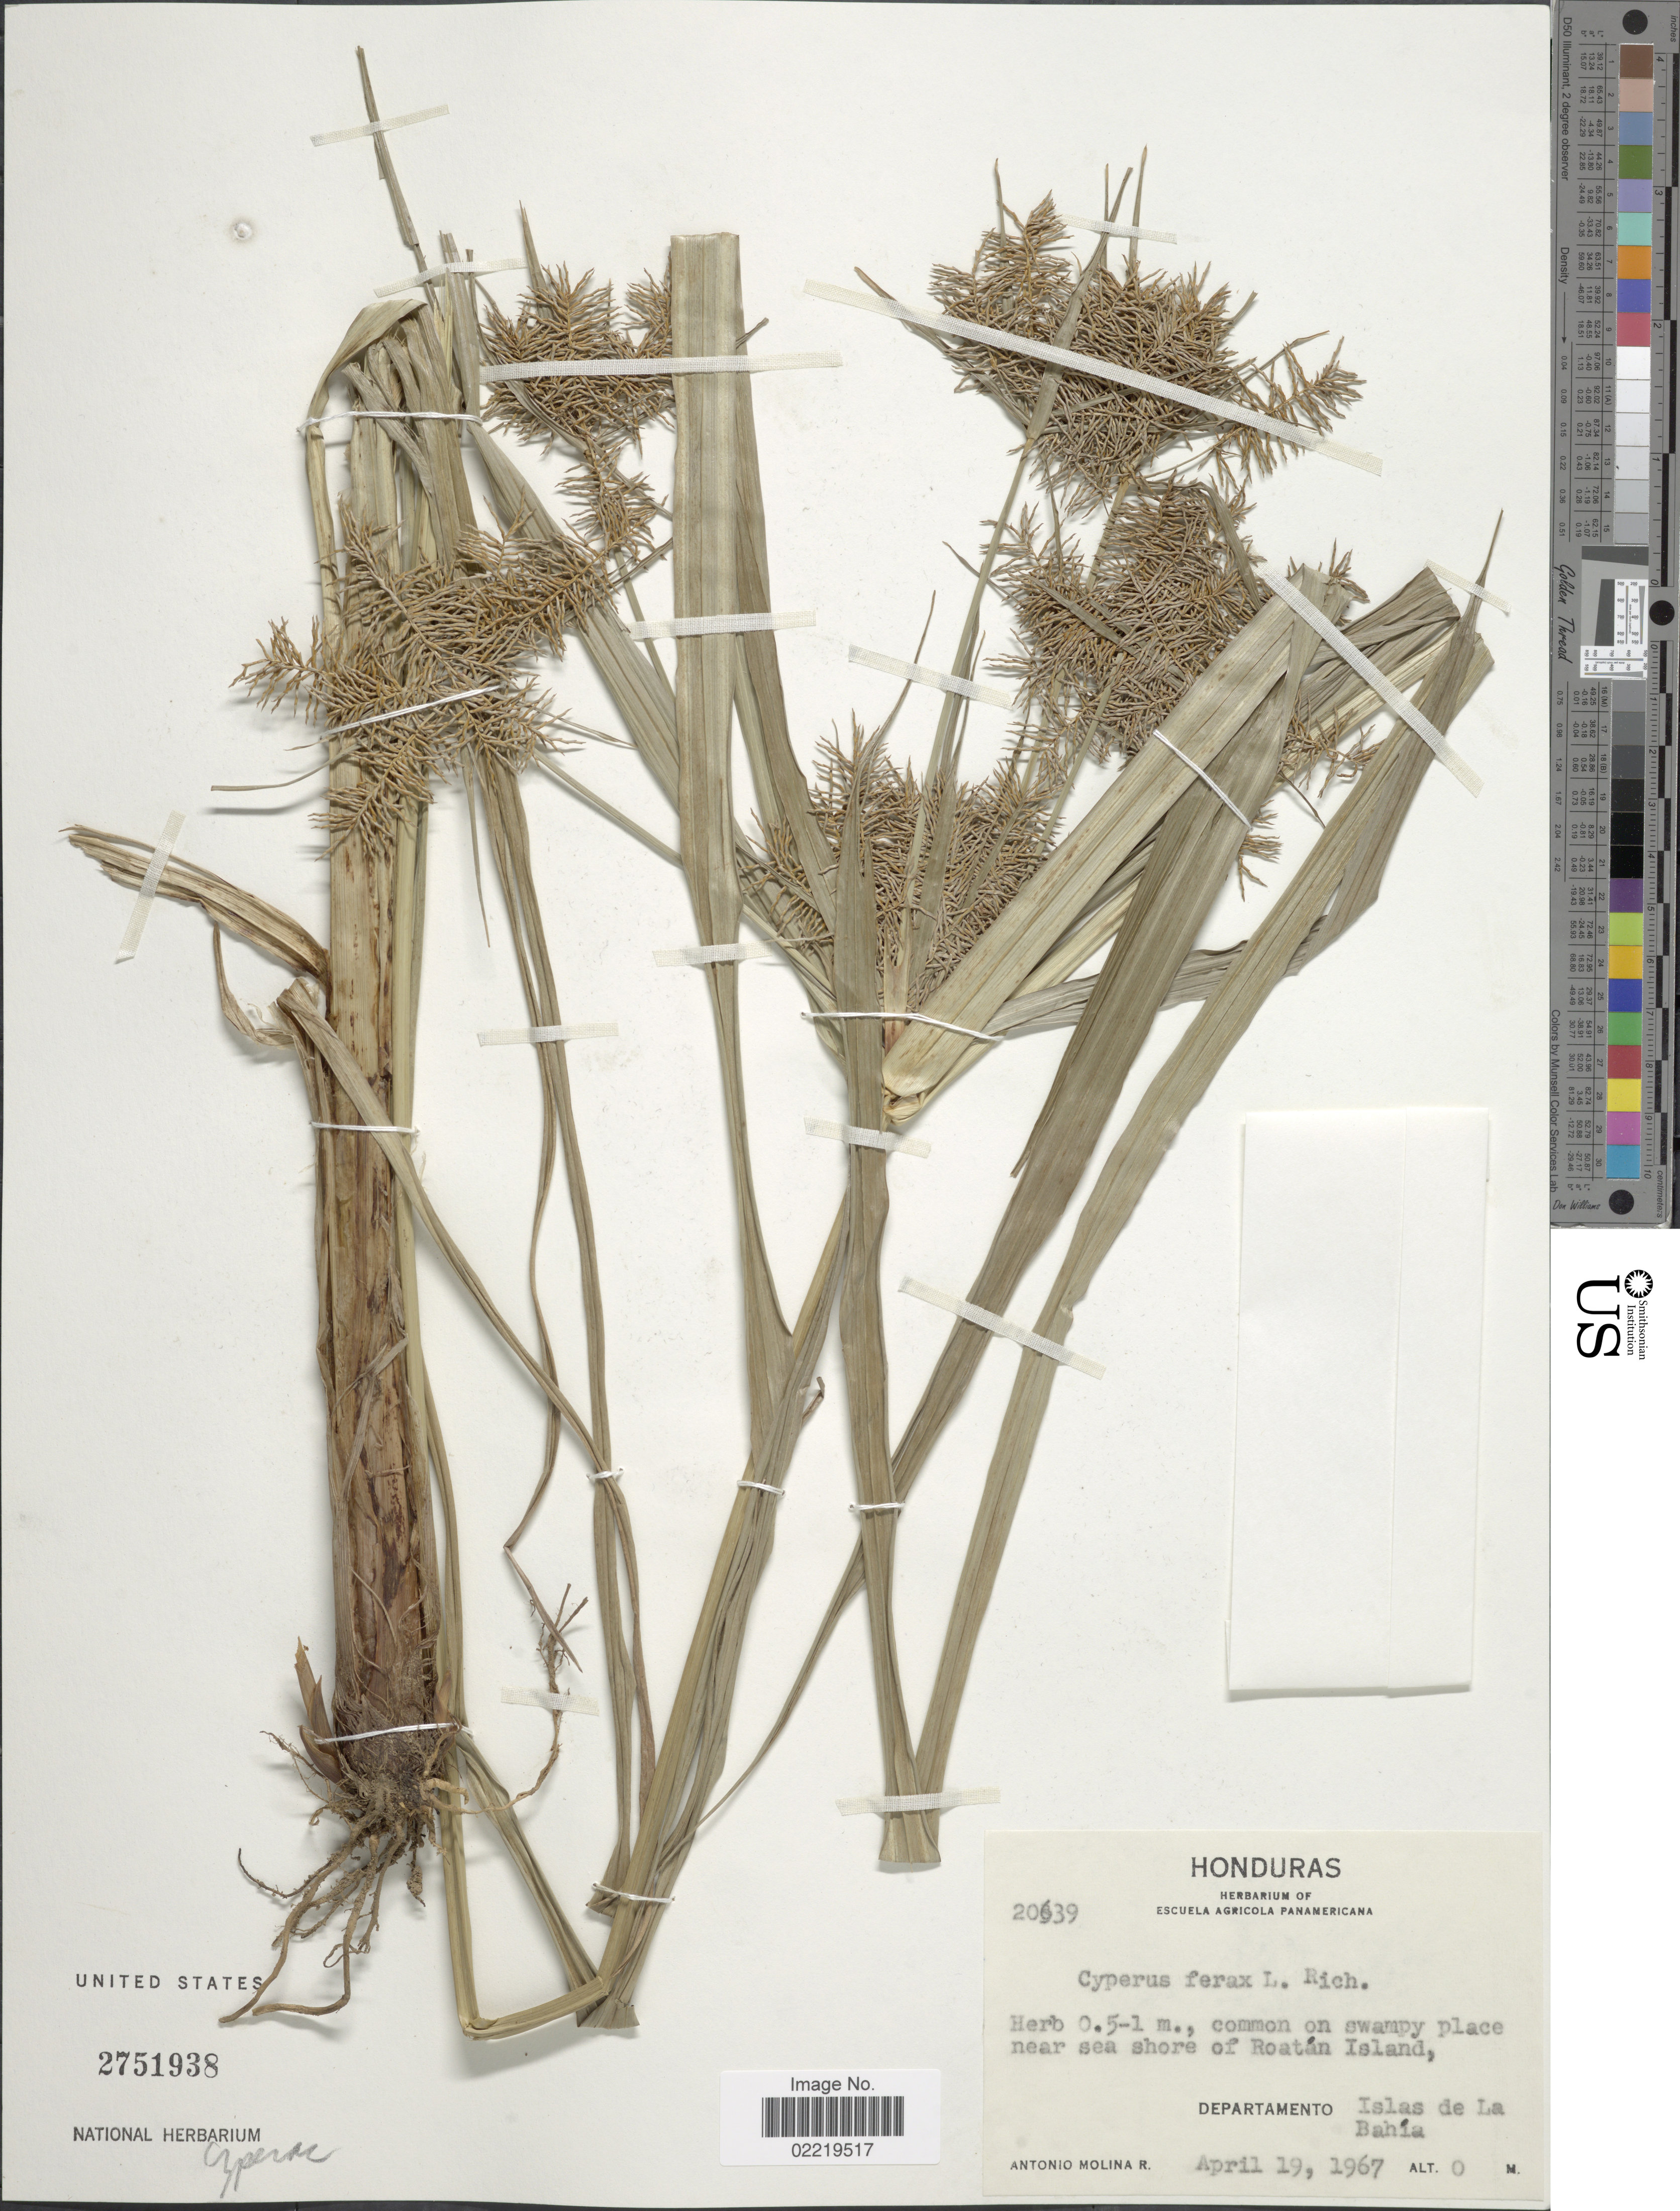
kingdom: Plantae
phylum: Tracheophyta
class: Liliopsida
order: Poales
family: Cyperaceae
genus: Cyperus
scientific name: Cyperus odoratus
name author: L.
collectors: A. Molina R.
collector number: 20639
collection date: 1967-04-19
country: Honduras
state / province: Islas de la Bahía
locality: Common on swampy place near sea shore of roatan Island.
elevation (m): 0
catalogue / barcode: US 2751938